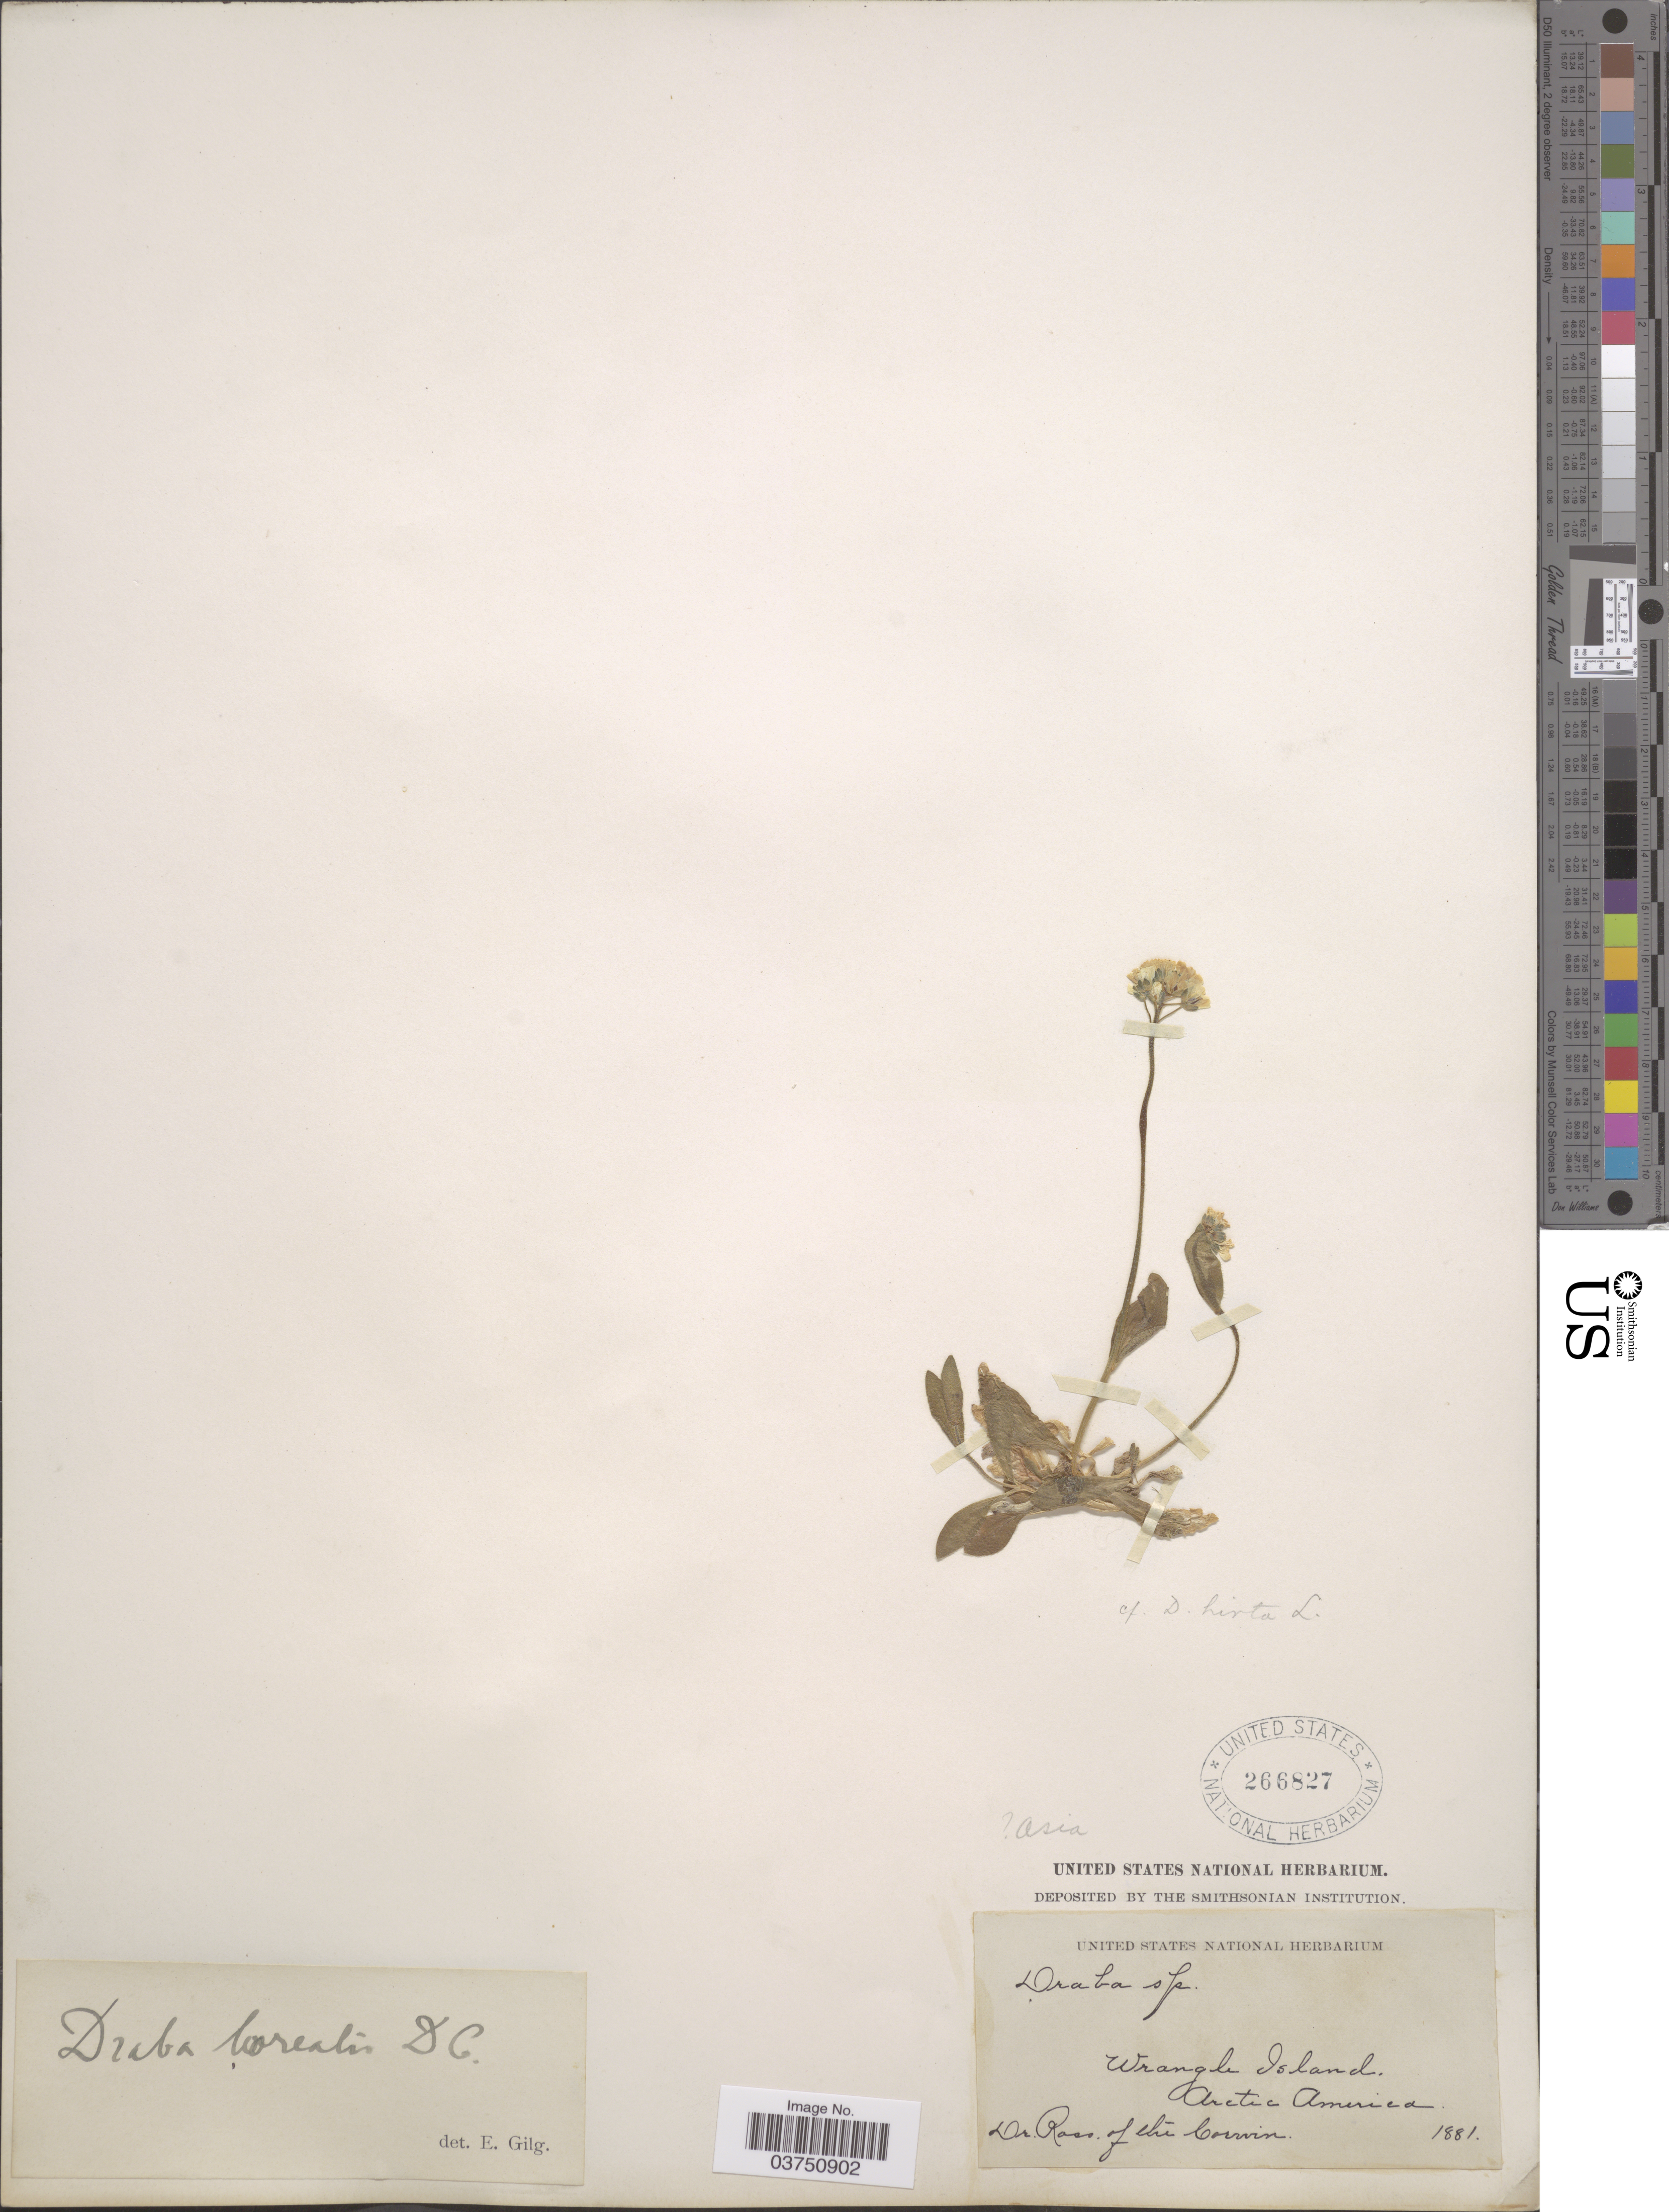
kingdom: Plantae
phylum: Tracheophyta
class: Magnoliopsida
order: Brassicales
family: Brassicaceae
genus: Draba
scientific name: Draba borealis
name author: DC.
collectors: Ross of the Corwin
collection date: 1881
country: Russian Federation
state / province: Chukotka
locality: Wrangle Island, Arctic America.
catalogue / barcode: US 266827